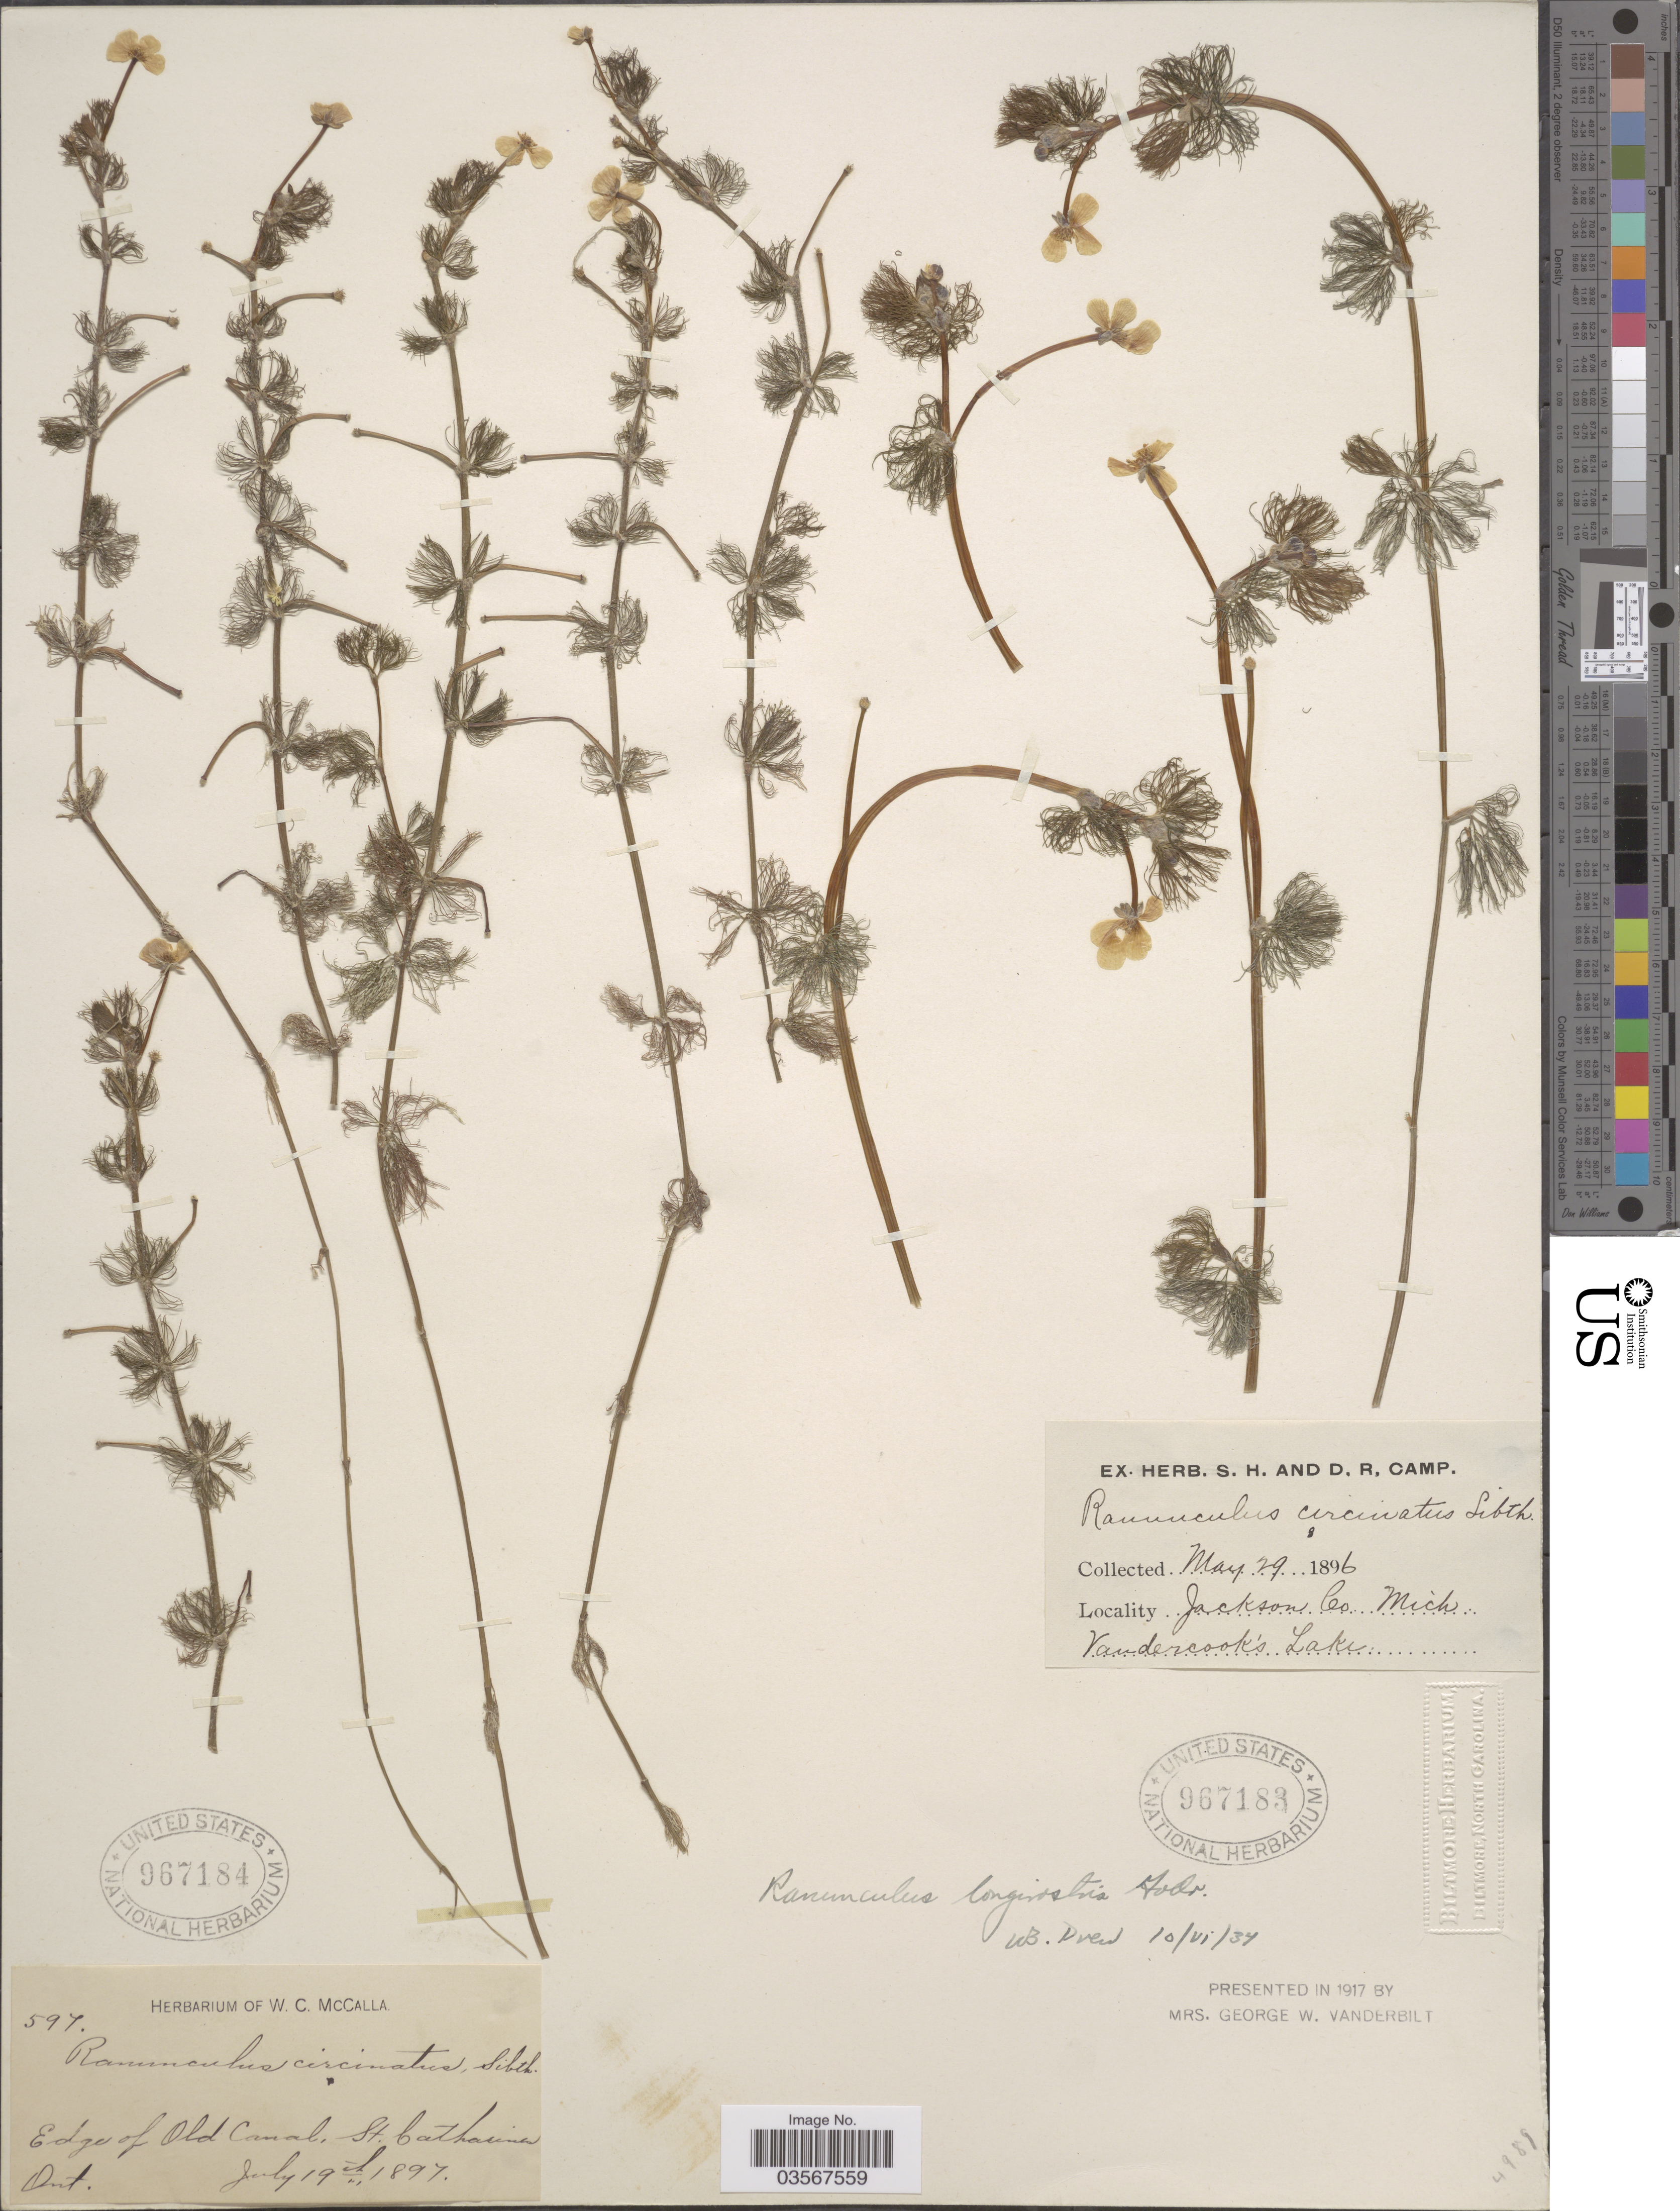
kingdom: Plantae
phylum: Tracheophyta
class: Magnoliopsida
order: Ranunculales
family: Ranunculaceae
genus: Ranunculus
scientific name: Ranunculus longirostris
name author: Godr.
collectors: ex herb. S. H and D. R. Camp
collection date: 1896-05-29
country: United States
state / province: Michigan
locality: Jackson Co. Vandercook's Lake.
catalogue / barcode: US 967183-2